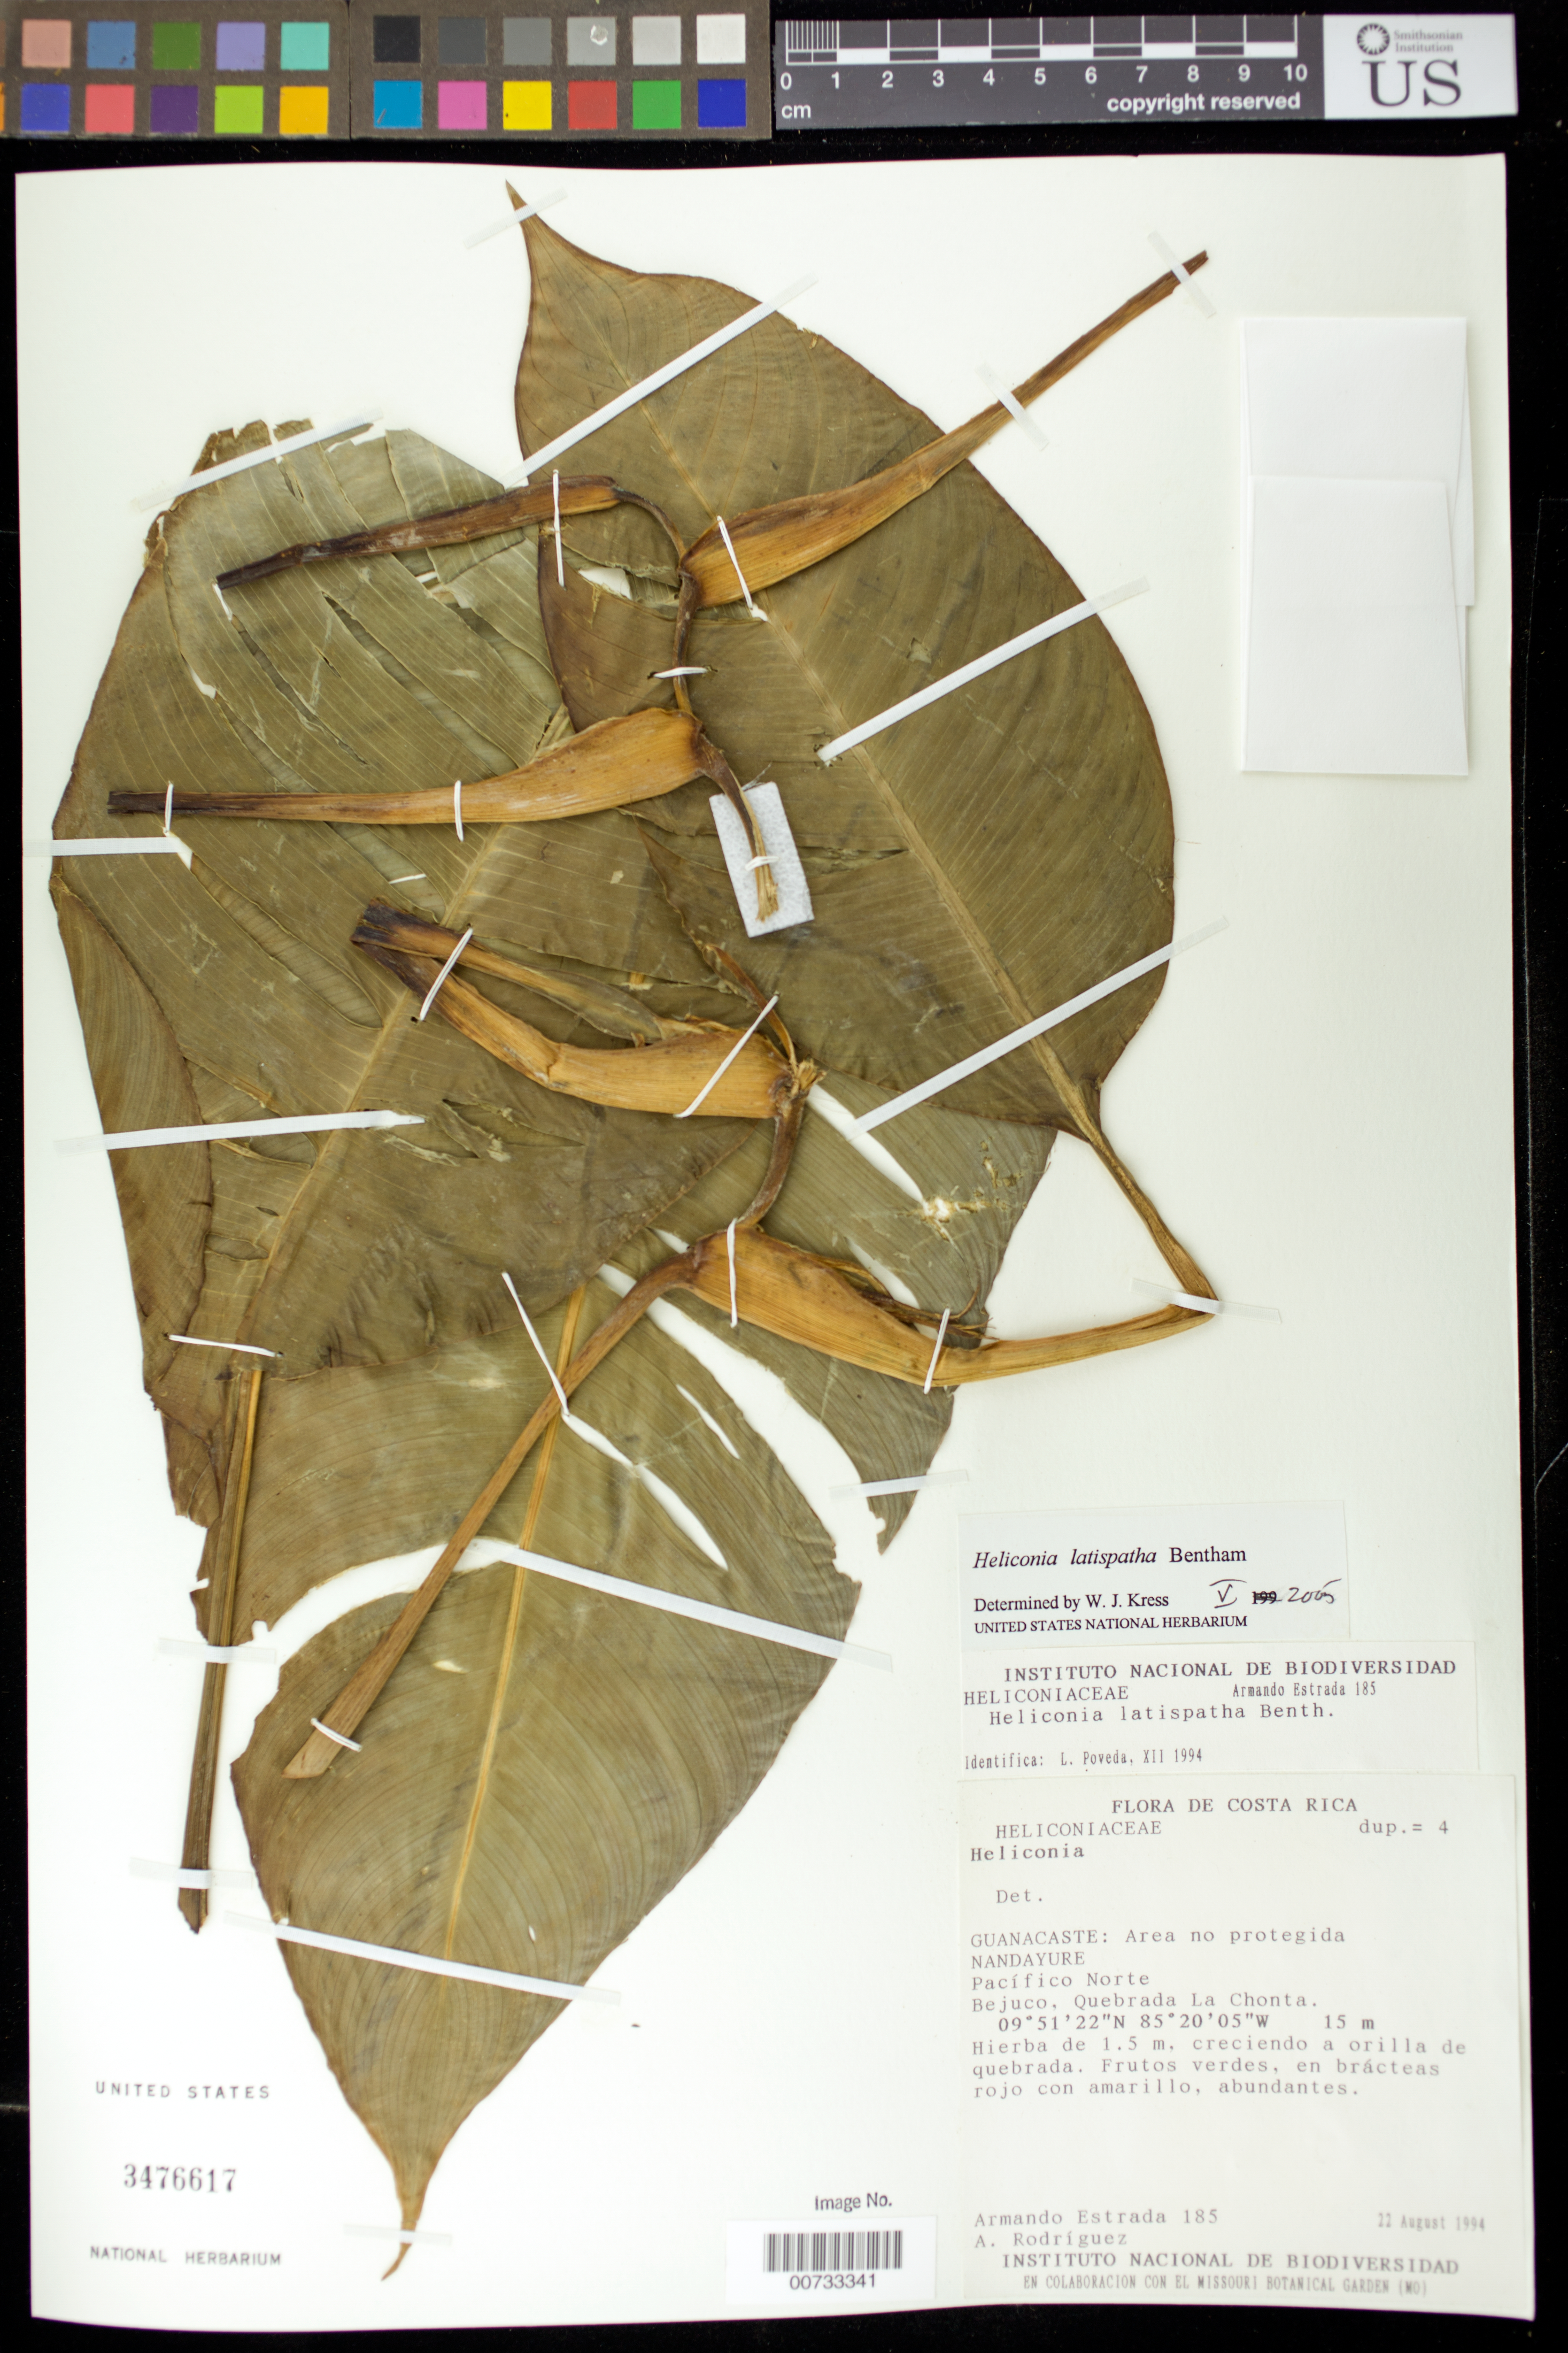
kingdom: Plantae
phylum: Tracheophyta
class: Liliopsida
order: Zingiberales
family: Heliconiaceae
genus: Heliconia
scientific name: Heliconia latispatha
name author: Benth.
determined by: Kress, W. J., (US), Smithsonian Institution - National Museum of Natural History (UNITED STATES)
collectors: A. Estrada & A. Rodriquez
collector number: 185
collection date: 1994-08-22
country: Costa Rica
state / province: Guanacaste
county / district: Nandayure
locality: Pacifico Norte, Bejuco, Quebrada La Chonta.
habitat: Creciendo a orilla de quebranda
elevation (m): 15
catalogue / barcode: US 3476617